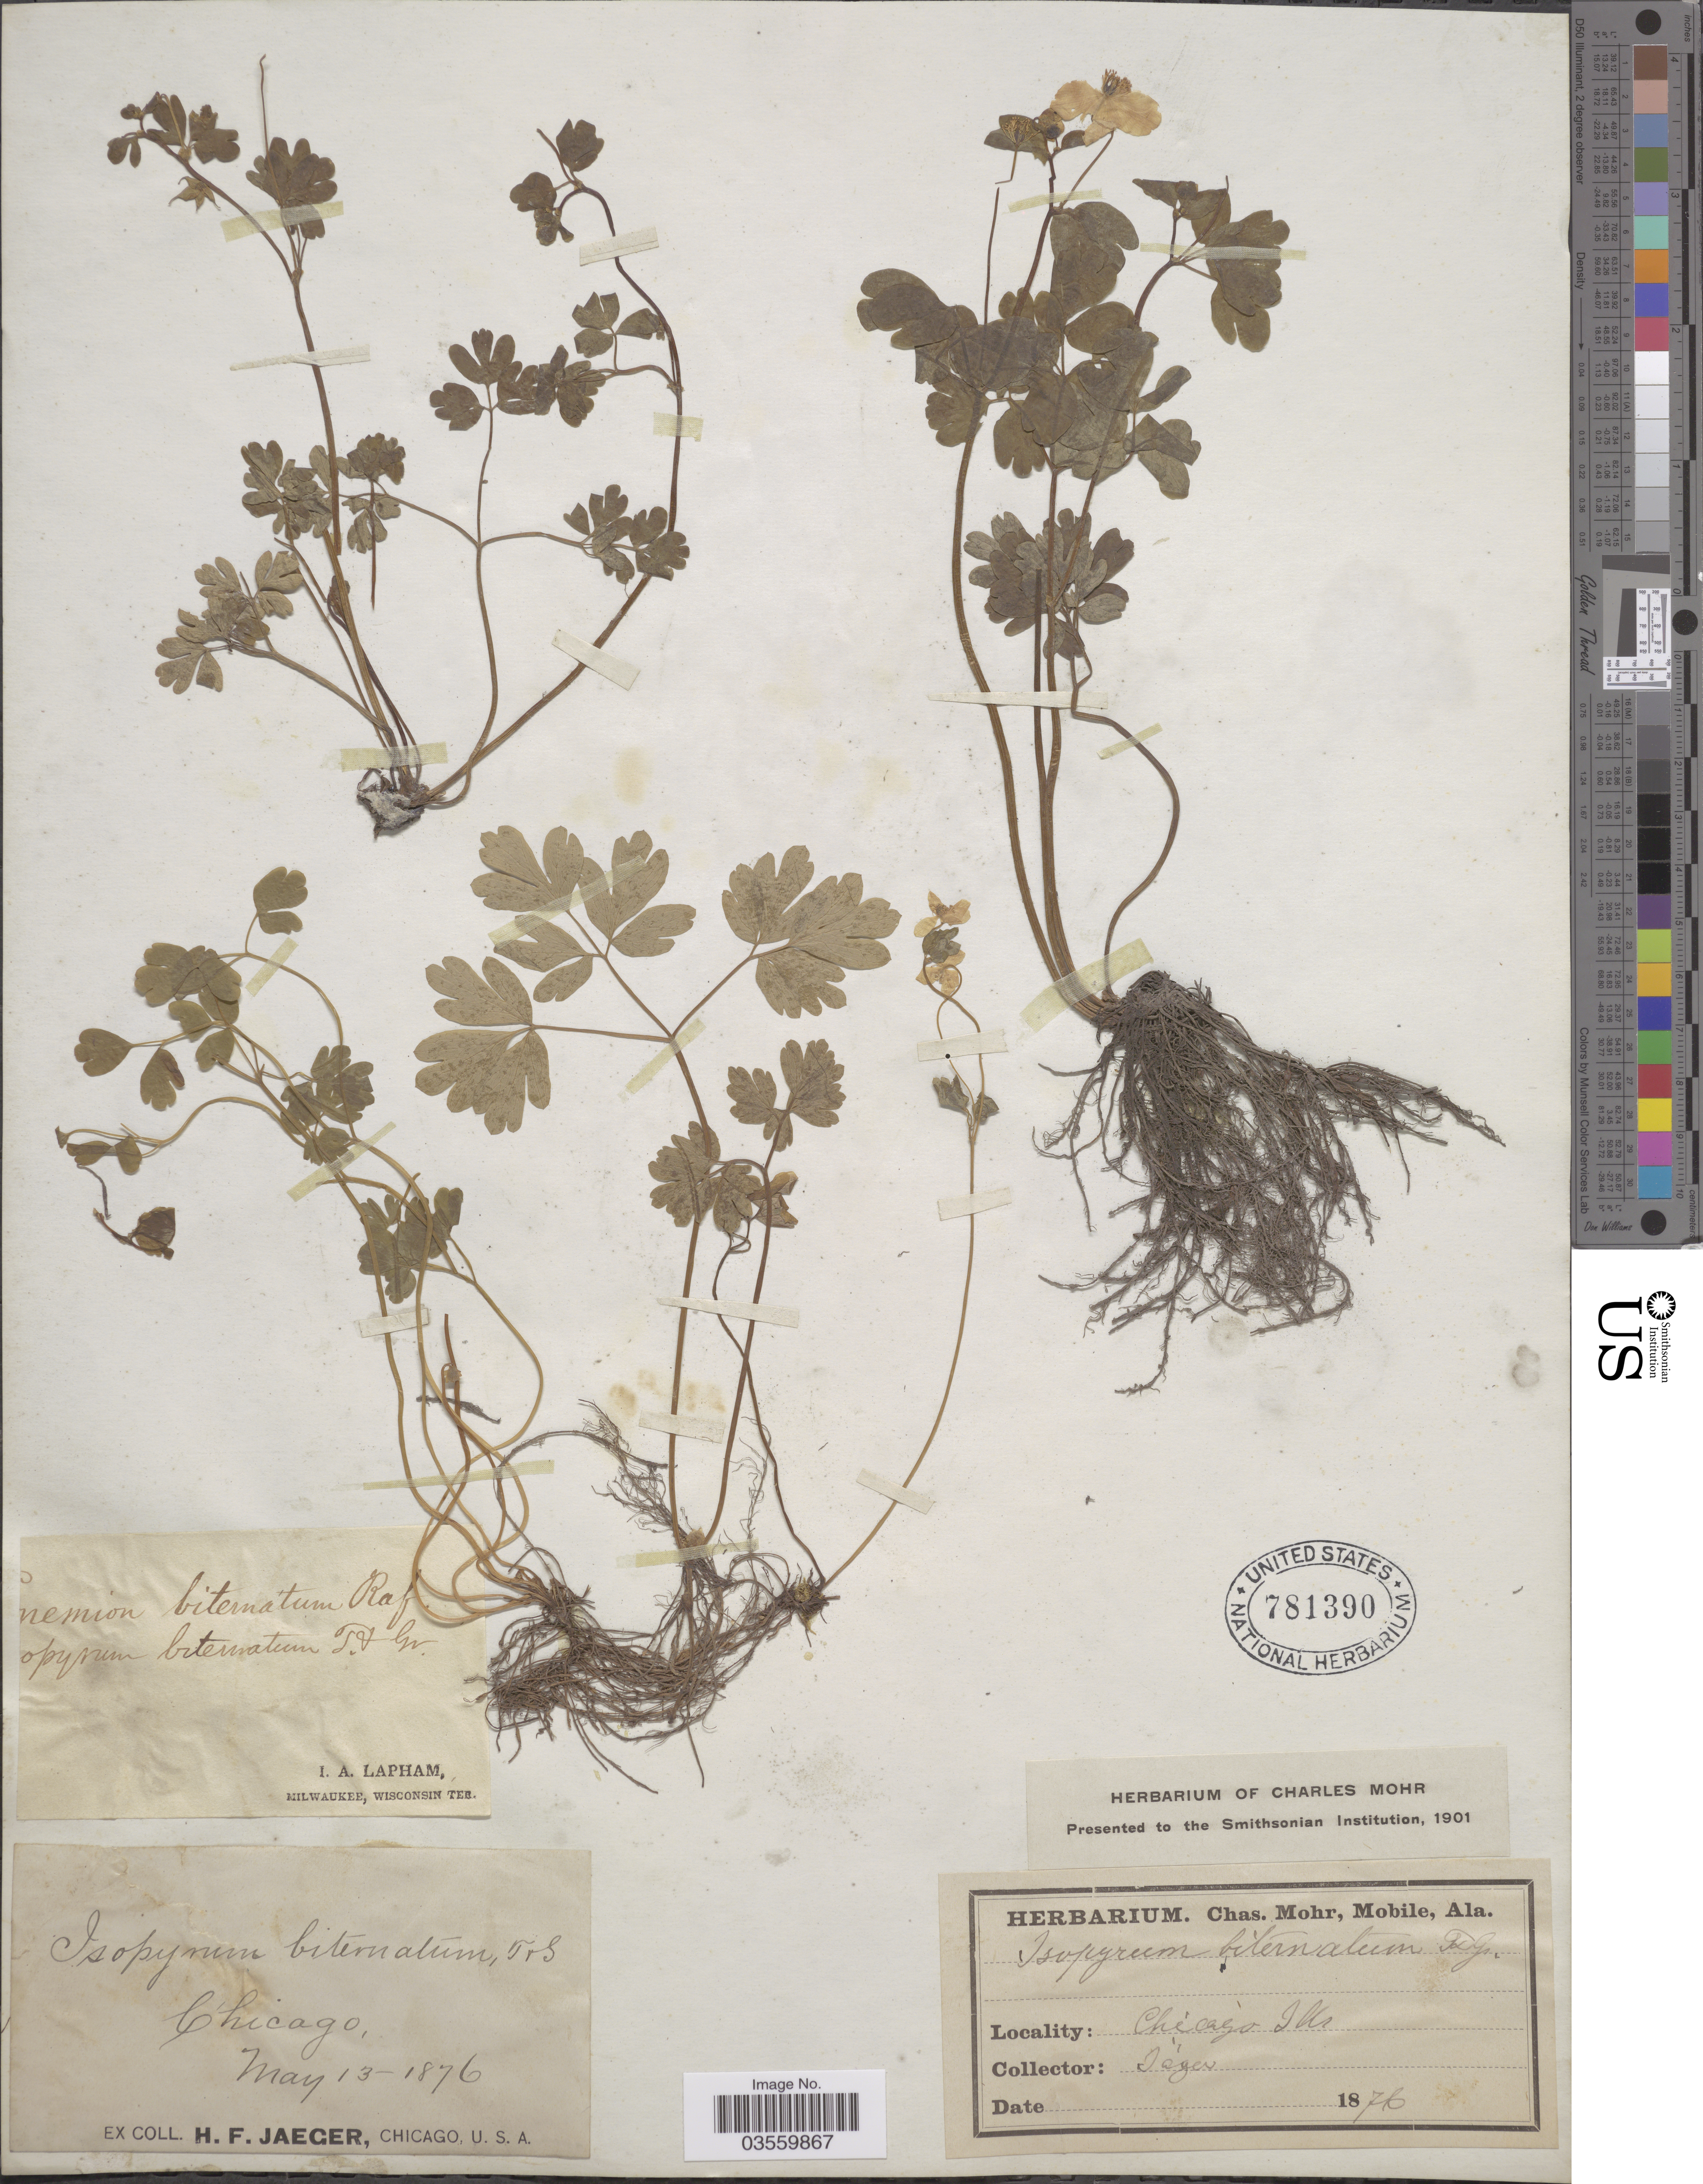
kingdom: Plantae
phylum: Tracheophyta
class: Magnoliopsida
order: Ranunculales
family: Ranunculaceae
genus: Enemion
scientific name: Enemion biternatum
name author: (Torr. & A. Gray) Raf.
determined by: Strong, Mark T., (BOT), Smithsonian Institution - National Museum of Natural History (UNITED STATES)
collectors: I. Lapham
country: United States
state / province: Wisconsin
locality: Milwaukee, Wisconsin Ter.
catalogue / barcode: US 781390-2